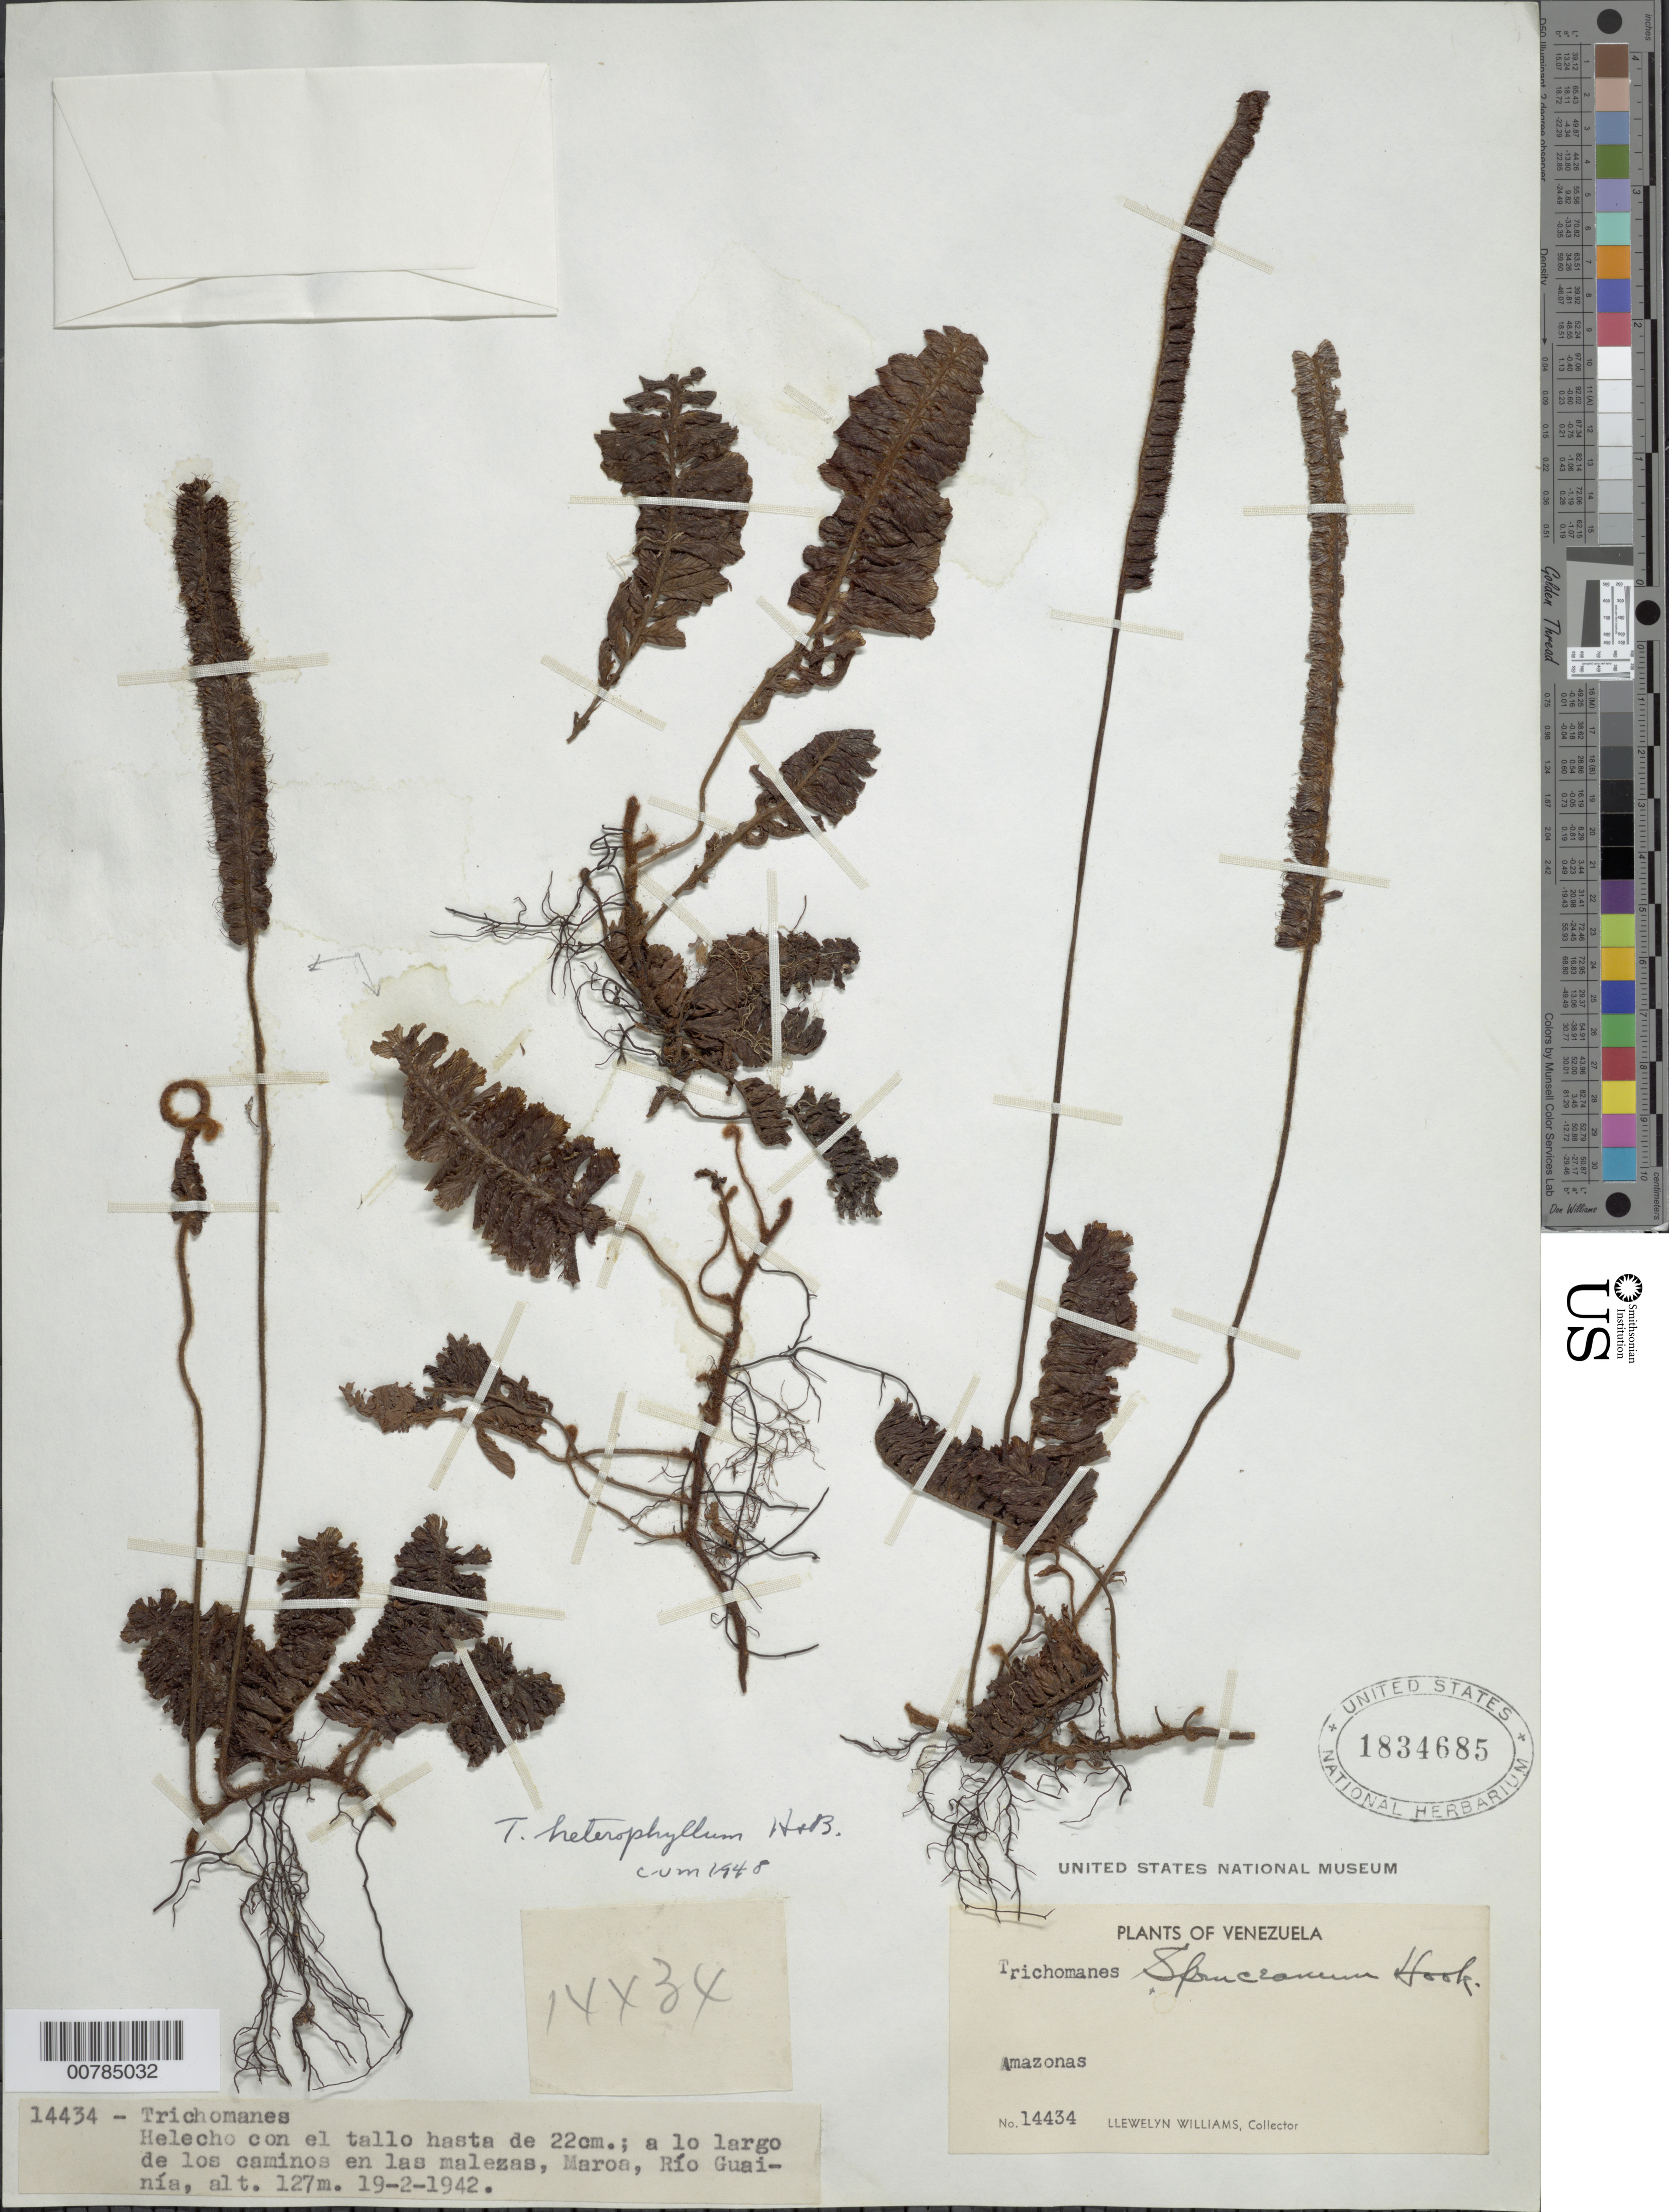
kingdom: Plantae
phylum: Tracheophyta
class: Polypodiopsida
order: Hymenophyllales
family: Hymenophyllaceae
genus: Trichomanes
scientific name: Trichomanes humboldtii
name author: (Bosch) Lellinger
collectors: Ll. Williams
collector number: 14434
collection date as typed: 19-Feb-42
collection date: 1942-02-19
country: Venezuela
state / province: Amazonas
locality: Maroa, Río Guainía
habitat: A lo largo de los caminos en las malezas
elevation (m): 127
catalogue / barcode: US 1834685